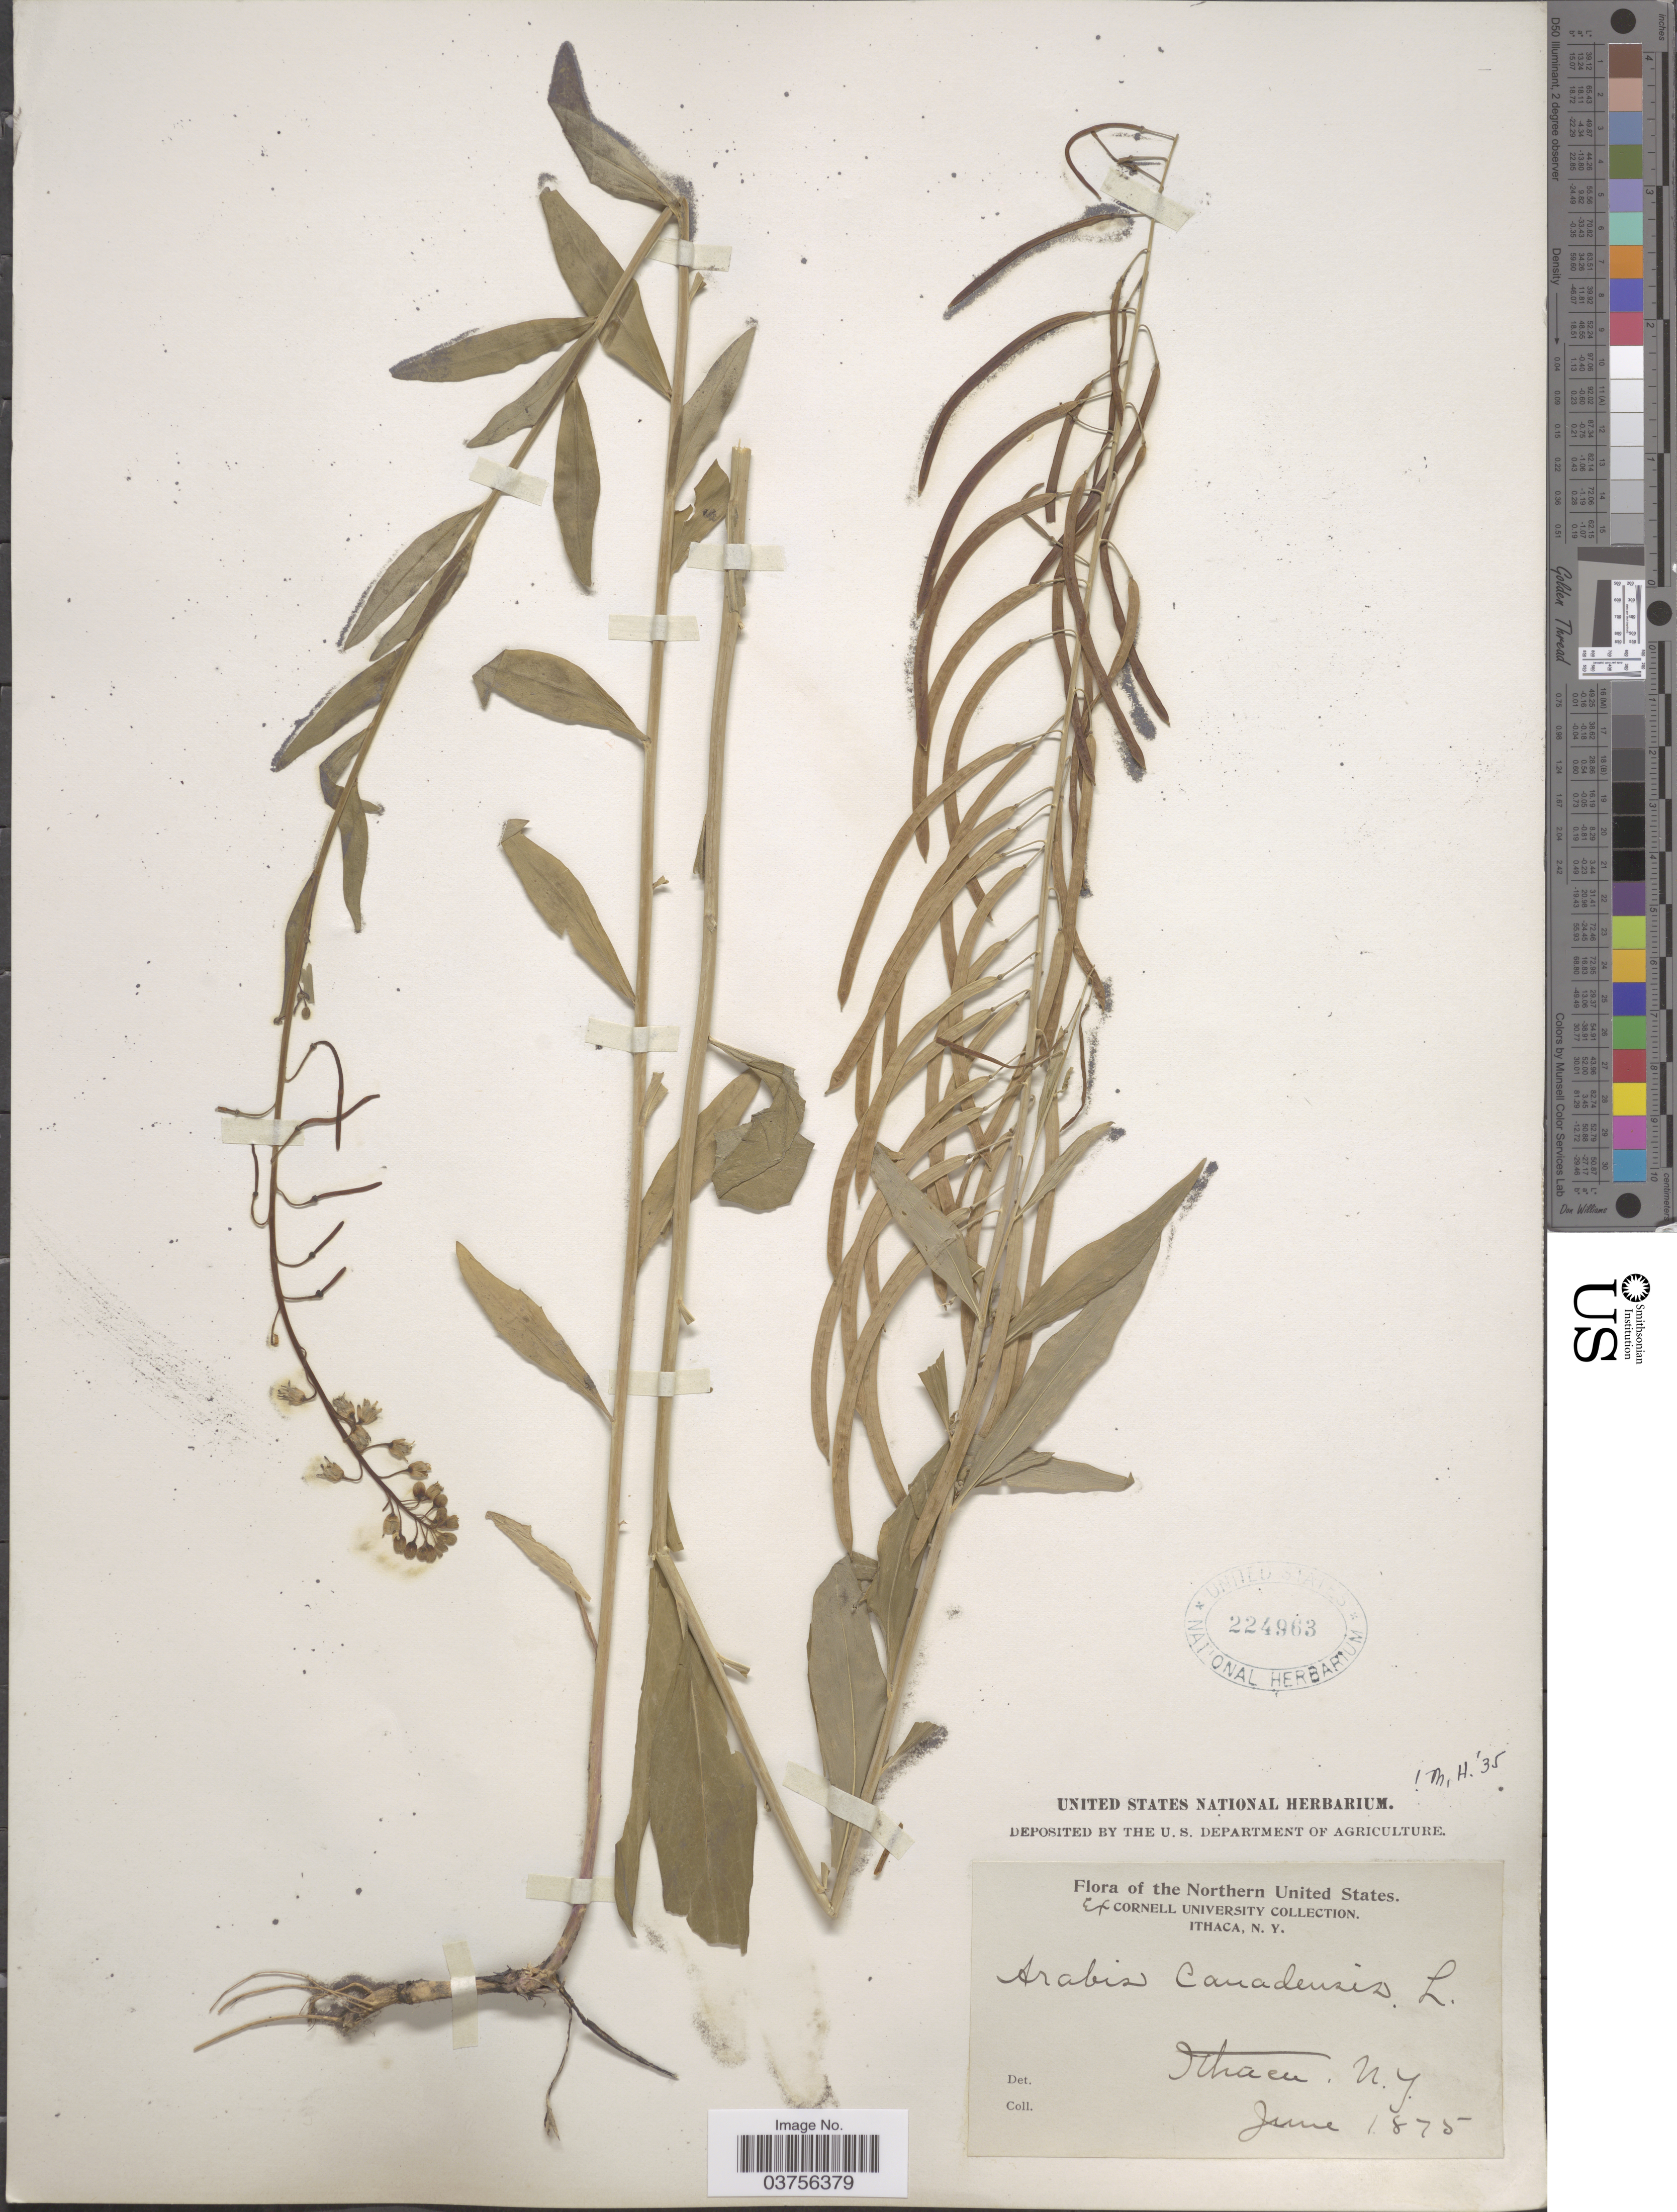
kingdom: Plantae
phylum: Tracheophyta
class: Magnoliopsida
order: Brassicales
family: Brassicaceae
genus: Arabis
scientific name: Arabis canadensis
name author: L.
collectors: Cornell University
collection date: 1875-06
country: United States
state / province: New York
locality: Northern United States. Ithaca.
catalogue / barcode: US 224963